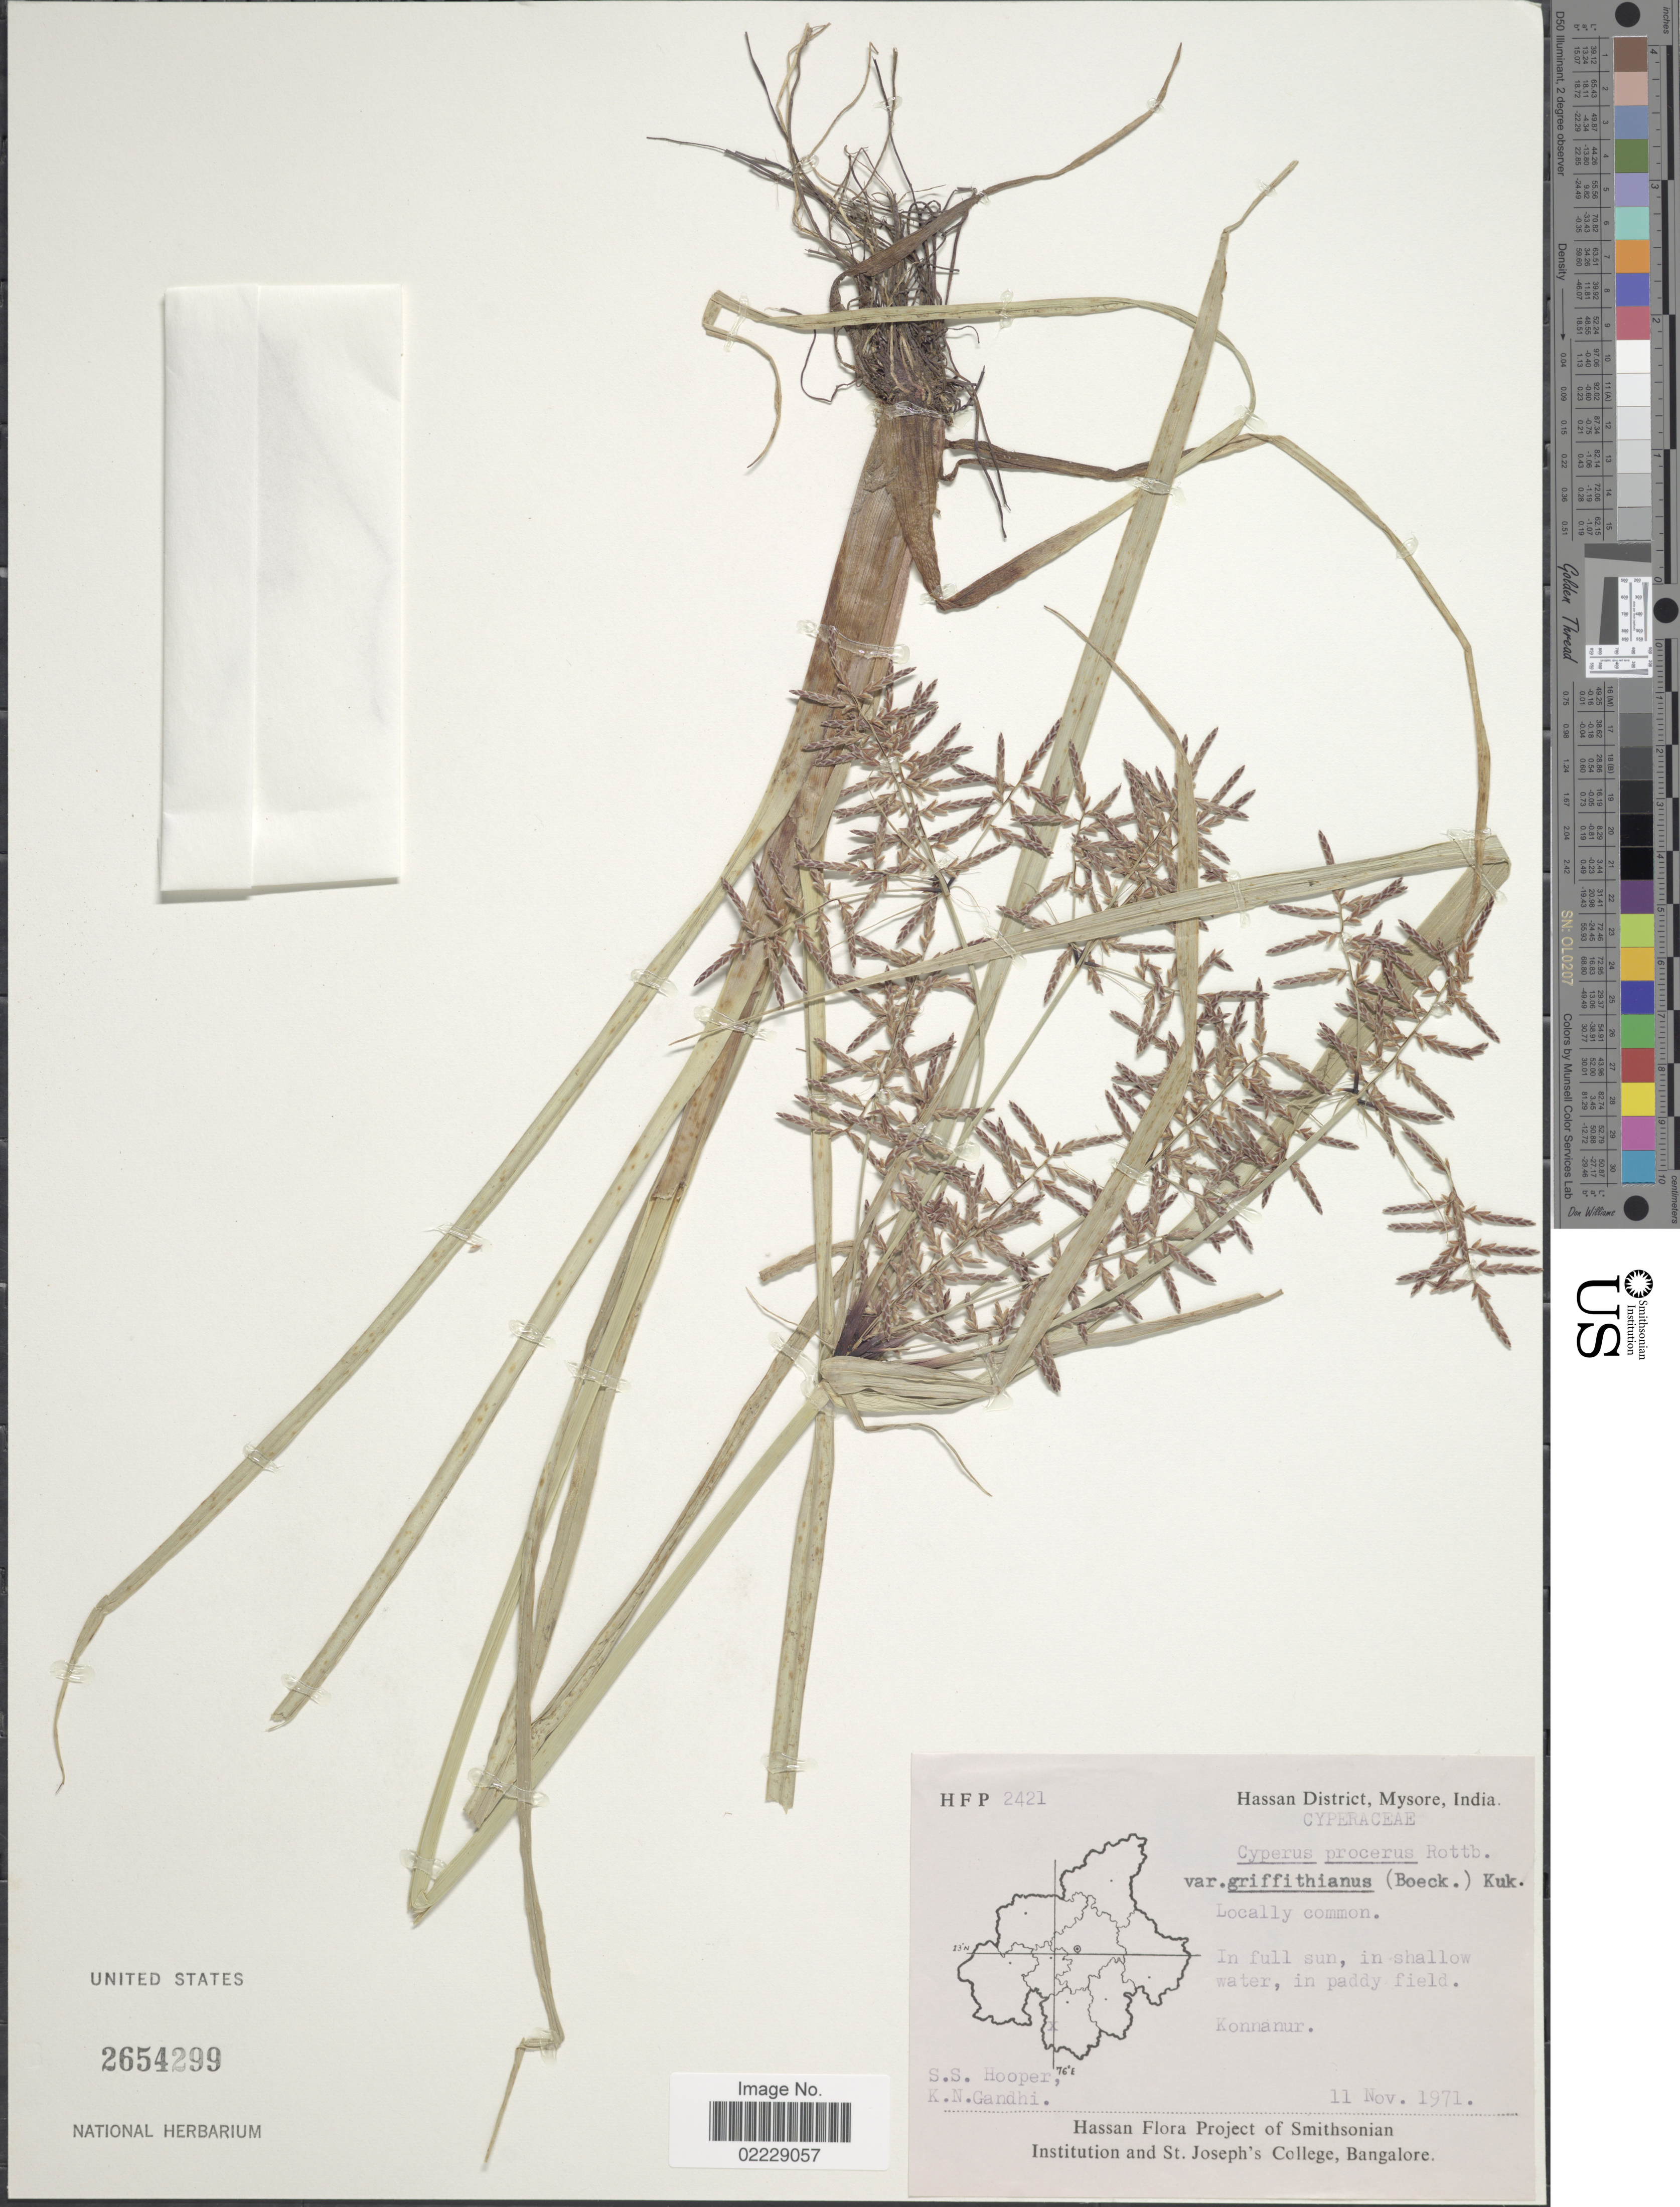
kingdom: Plantae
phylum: Tracheophyta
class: Liliopsida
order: Poales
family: Cyperaceae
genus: Cyperus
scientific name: Cyperus procerus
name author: Rottb.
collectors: S. S. Hooper & K. N. Gandhi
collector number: HFP2421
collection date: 1971-11-11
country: India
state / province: Karnataka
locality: Hassan District, Mysore. Konnanur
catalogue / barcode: US 2654299